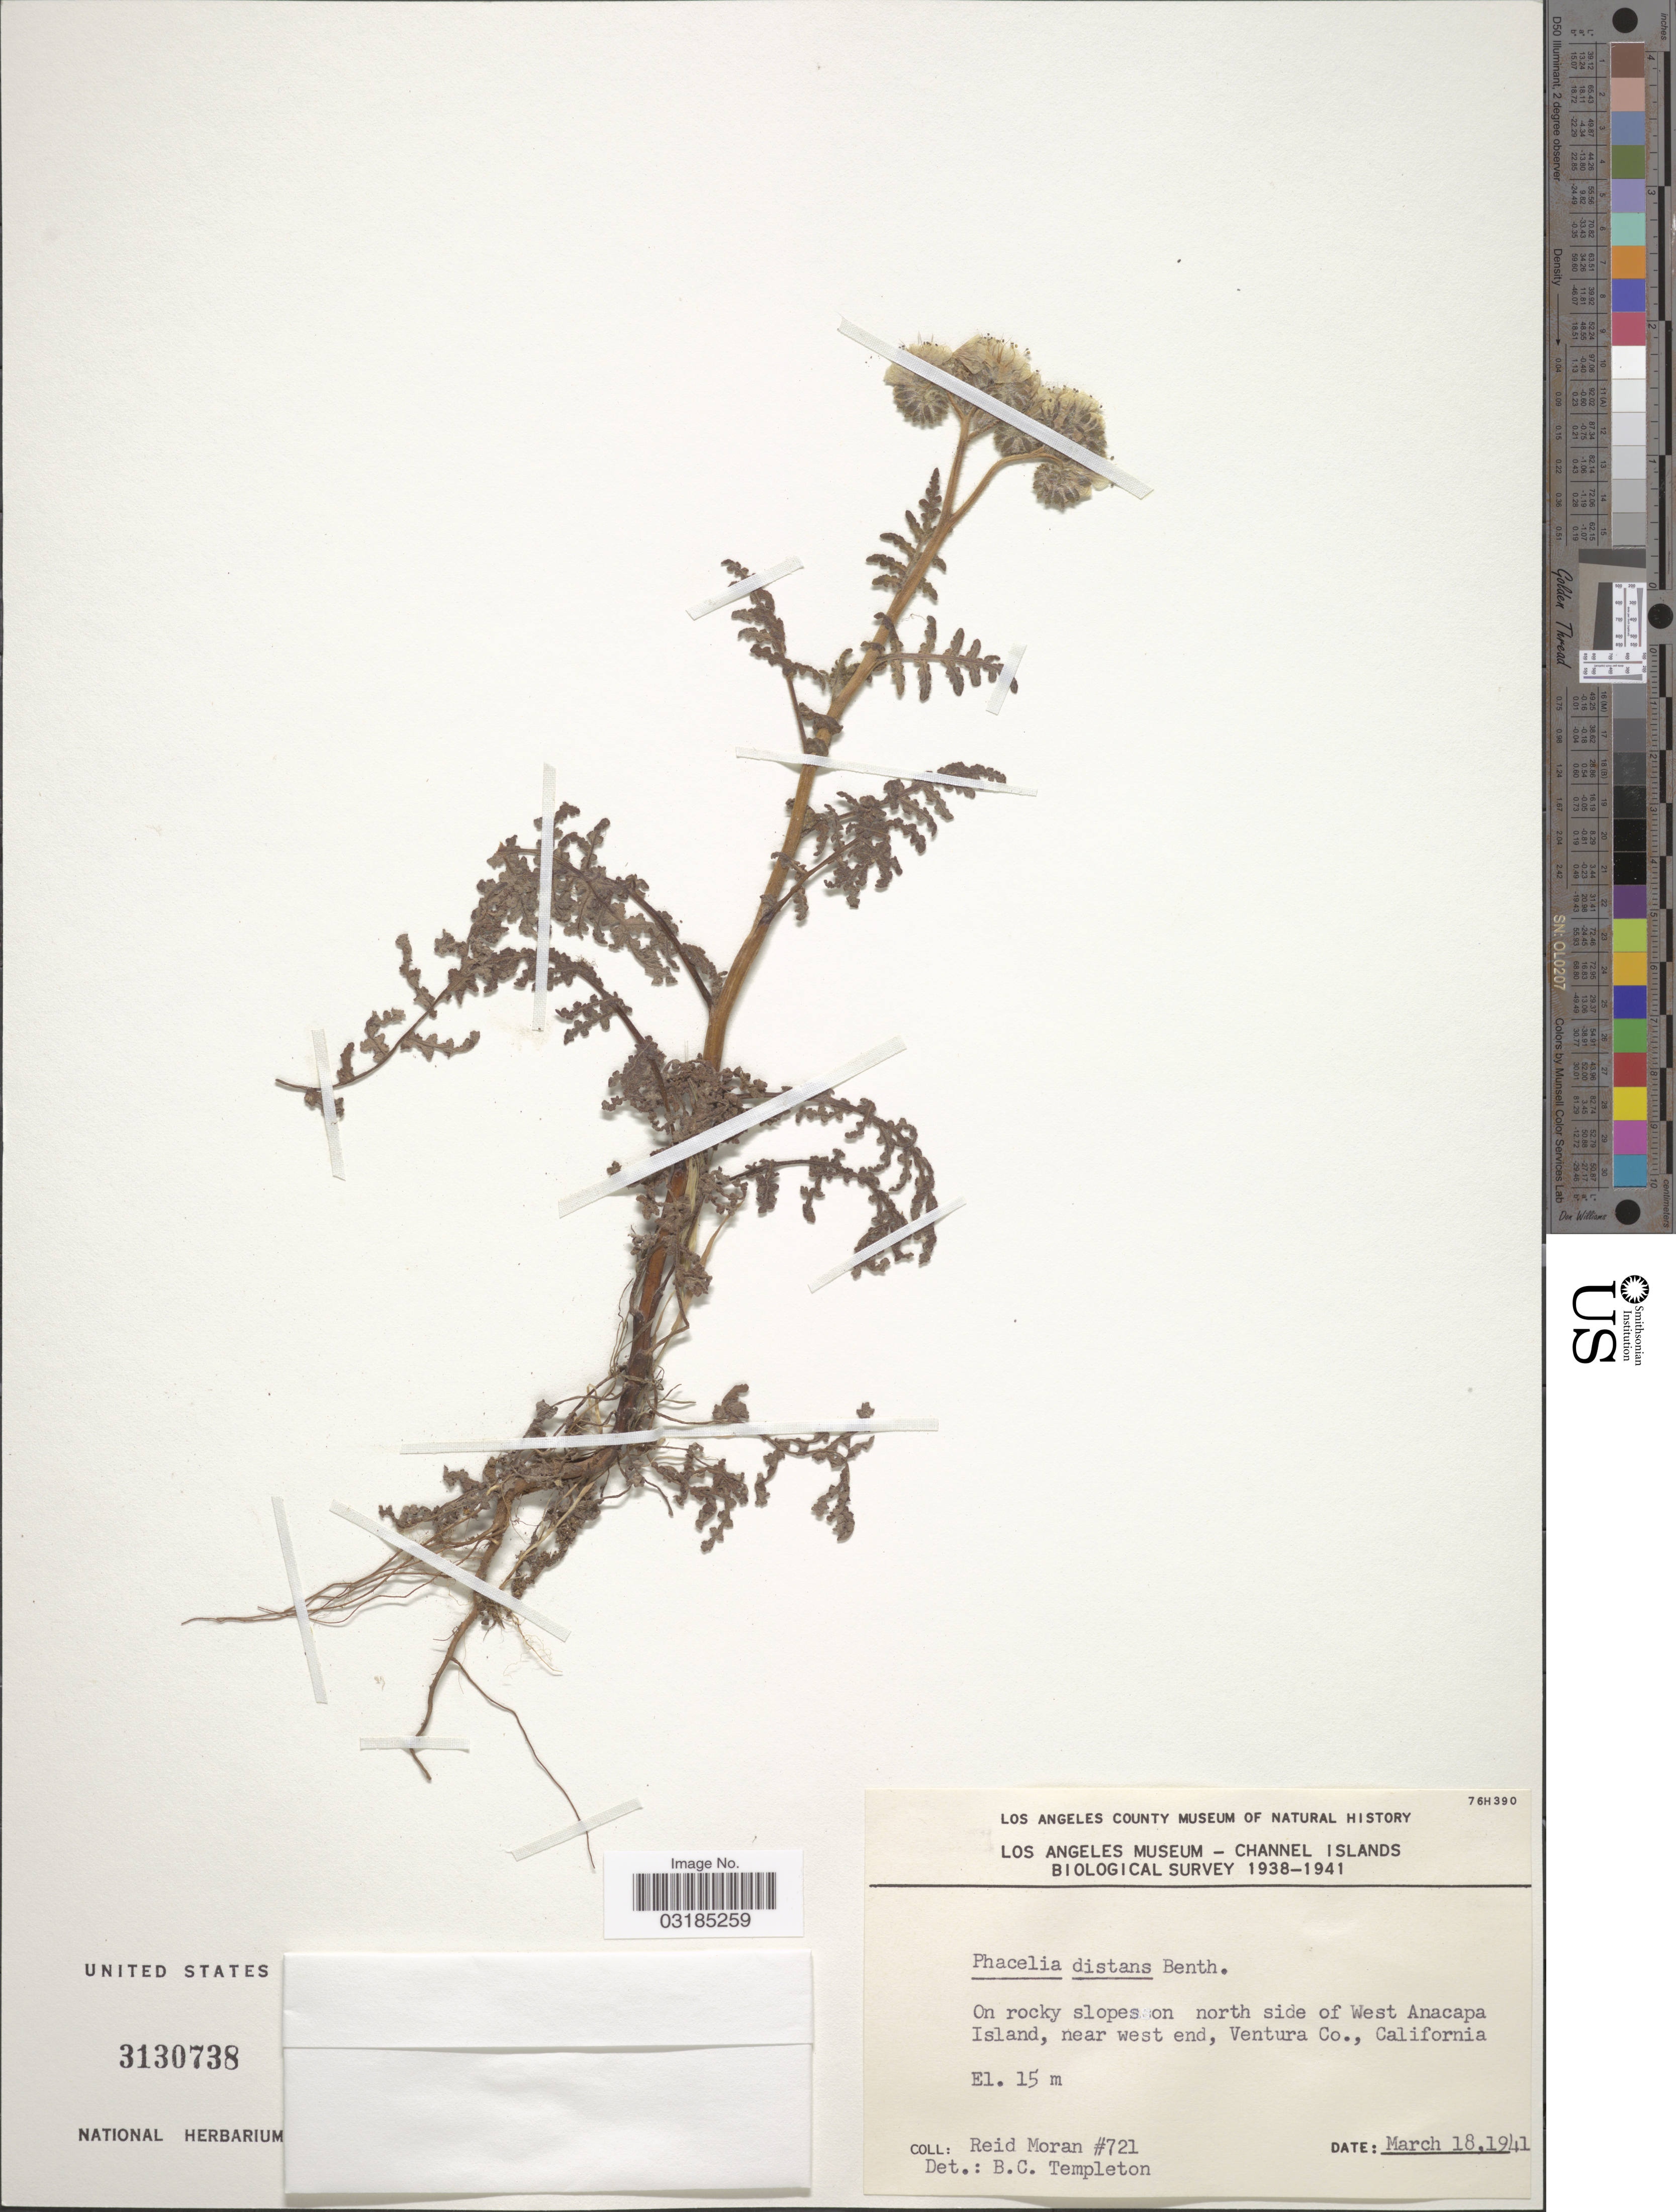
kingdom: Plantae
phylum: Tracheophyta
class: Magnoliopsida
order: Boraginales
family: Hydrophyllaceae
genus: Phacelia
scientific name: Phacelia distans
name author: Benth.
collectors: R. V. Moran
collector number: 721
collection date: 1941-03-18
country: United States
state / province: California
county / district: Ventura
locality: On north side of West Anacapa Island, near west end, Ventura Co.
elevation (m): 15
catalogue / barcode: US 3130738